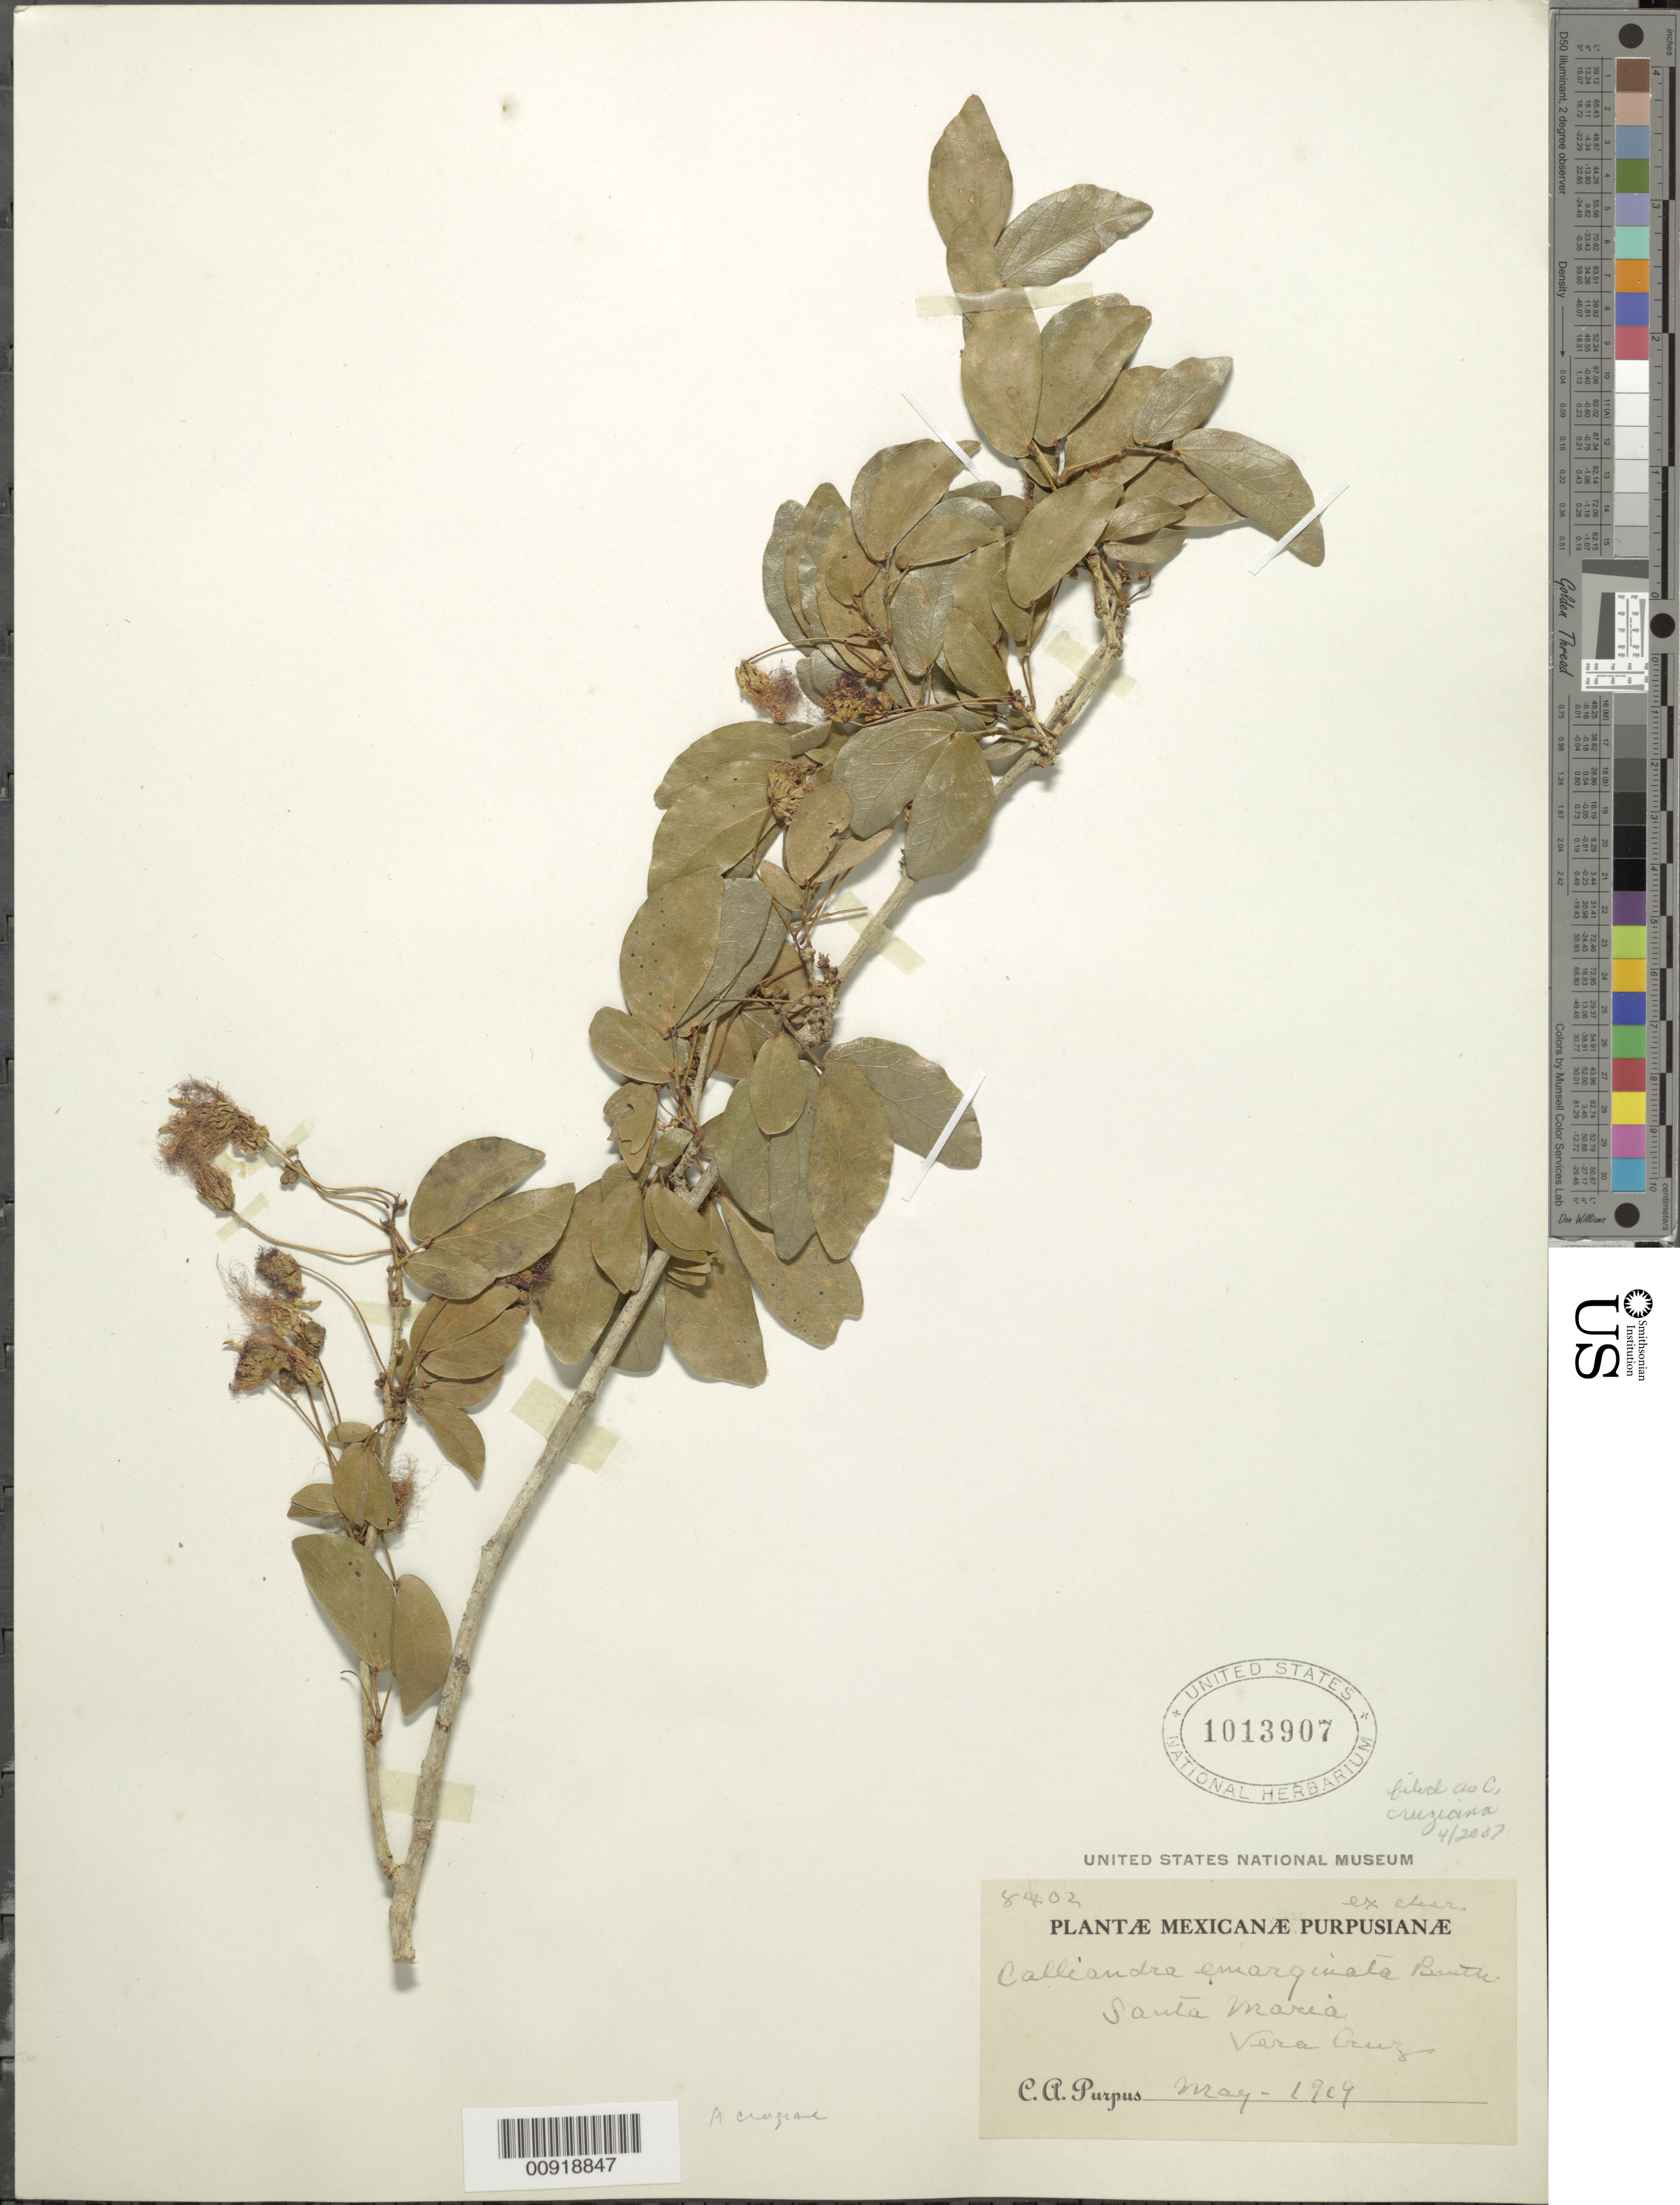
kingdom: Plantae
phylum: Tracheophyta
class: Magnoliopsida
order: Fabales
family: Fabaceae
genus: Calliandra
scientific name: Calliandra cruziana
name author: (Britton) Standl.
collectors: C. A. Purpus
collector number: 8402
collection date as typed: May 1919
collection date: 1919-05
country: Mexico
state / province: Veracruz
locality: Santa Maria, Veracruz.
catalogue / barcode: US 1013907